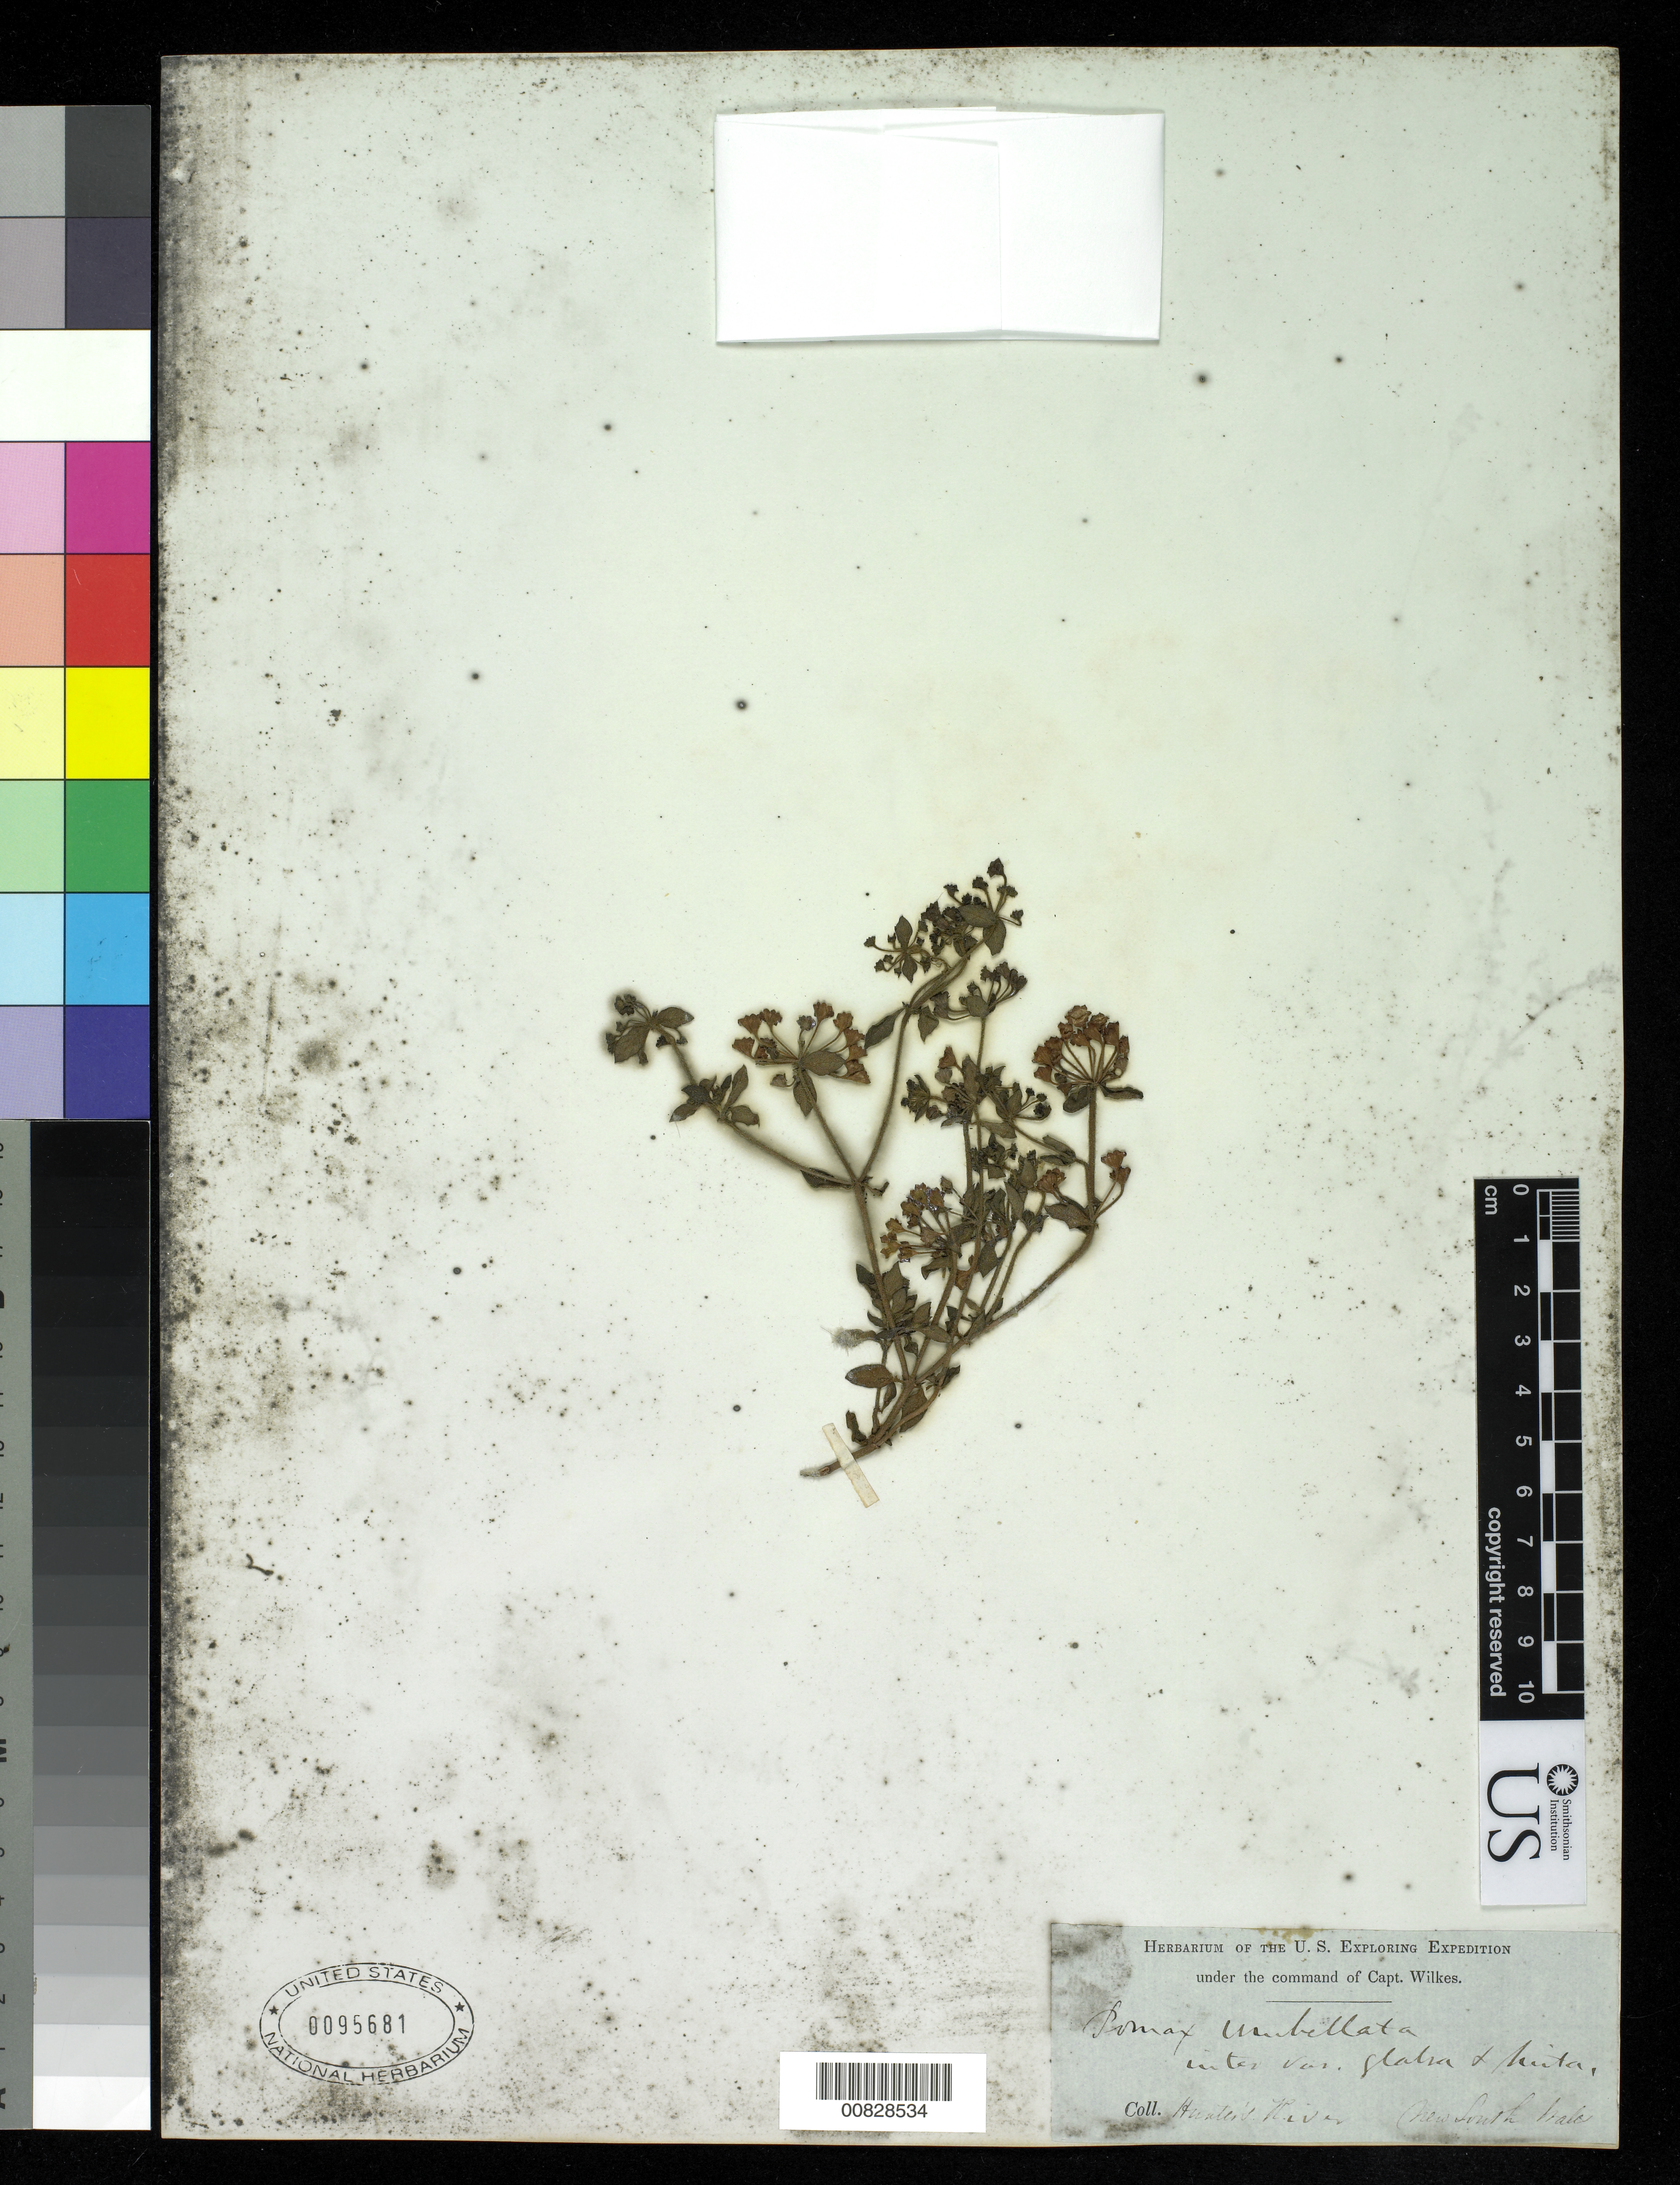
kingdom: Plantae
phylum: Tracheophyta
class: Magnoliopsida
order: Gentianales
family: Rubiaceae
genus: Pomax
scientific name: Pomax umbellata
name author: (Gaertn.) Sol. ex A. Rich.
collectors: Wilkes Explor. Exped.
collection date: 1838/1842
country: Australia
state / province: New South Wales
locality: Hunter's River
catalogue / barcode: US 95681